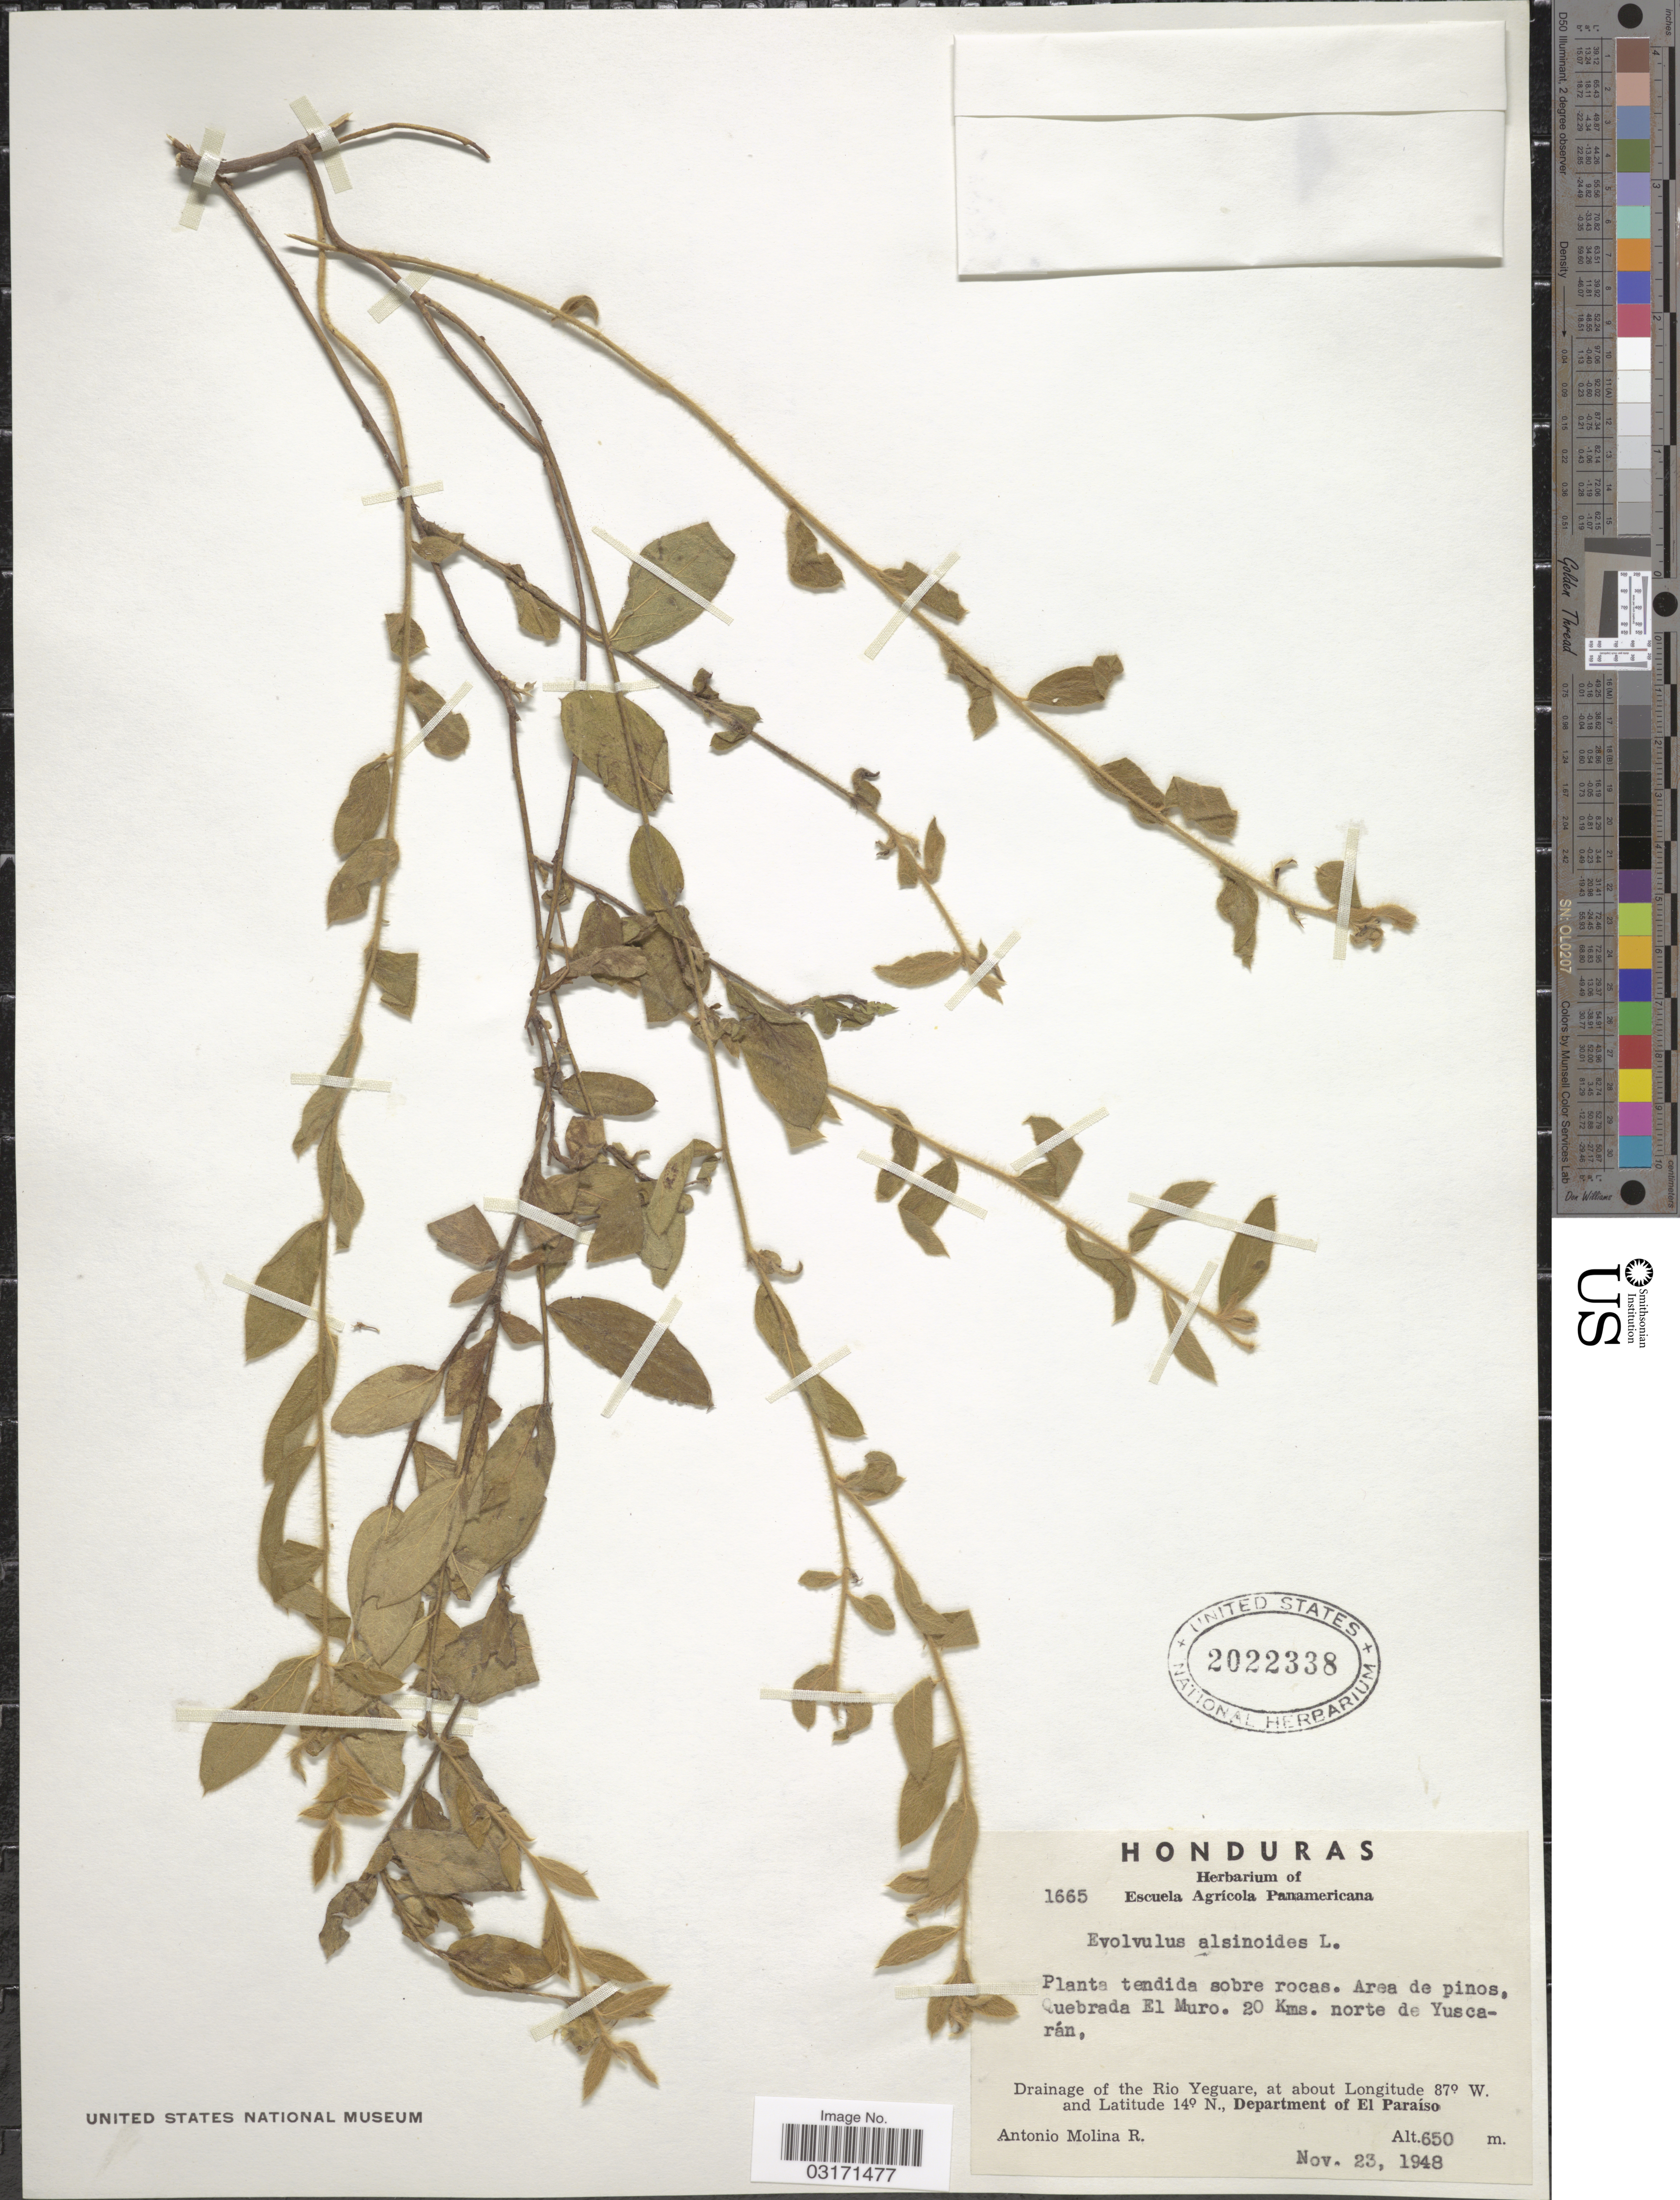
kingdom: Plantae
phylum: Tracheophyta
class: Magnoliopsida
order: Solanales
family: Convolvulaceae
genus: Evolvulus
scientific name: Evolvulus alsinoides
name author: (L.) L.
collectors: A. Molina R.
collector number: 1665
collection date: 1948-11-23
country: Honduras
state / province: El Paraíso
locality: Drainage of the Rio Yeguare, Departament of El Paraíso, Area de pinos, Quebrada El Muro, 20 Kms. norte de Yuscarán.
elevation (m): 650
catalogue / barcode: US 2022338